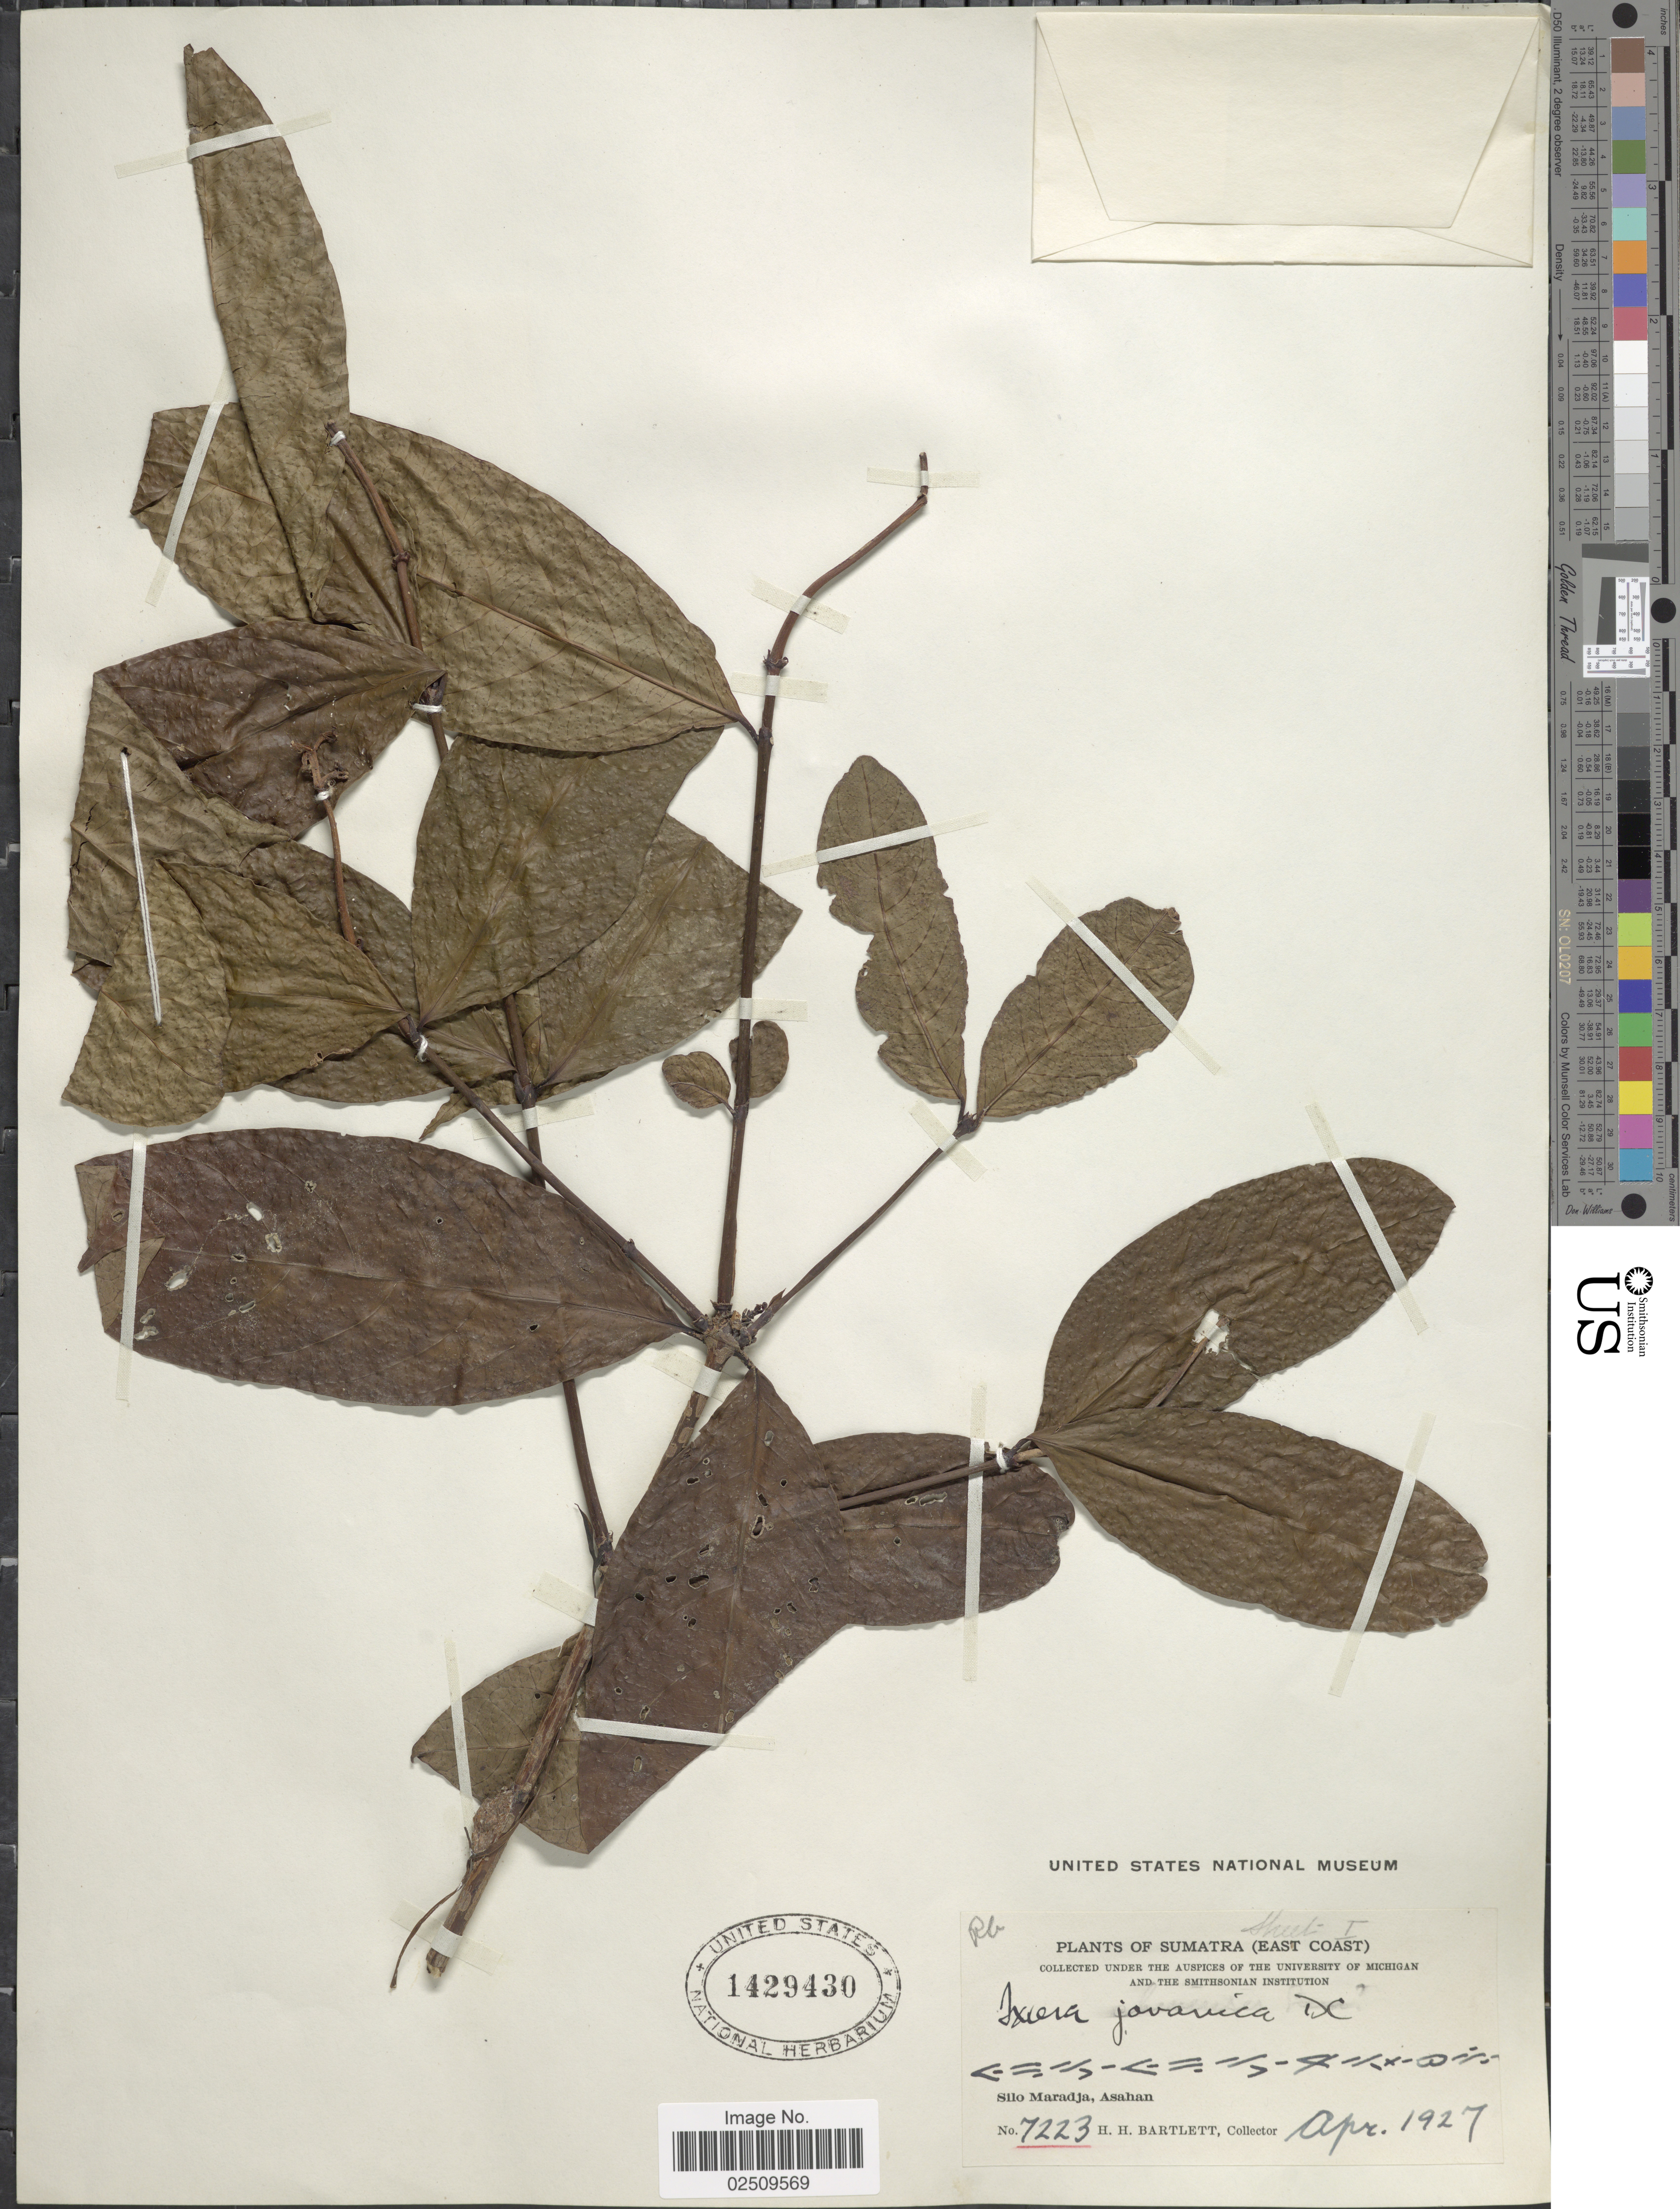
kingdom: Plantae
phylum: Tracheophyta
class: Magnoliopsida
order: Gentianales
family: Rubiaceae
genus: Ixora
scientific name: Ixora javanica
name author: DC.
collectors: H. H. Bartlett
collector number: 7223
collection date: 1927-04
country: Indonesia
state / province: Sumatra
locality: (East Coast) X, Silo Maradja, Asahan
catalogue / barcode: US 1429430